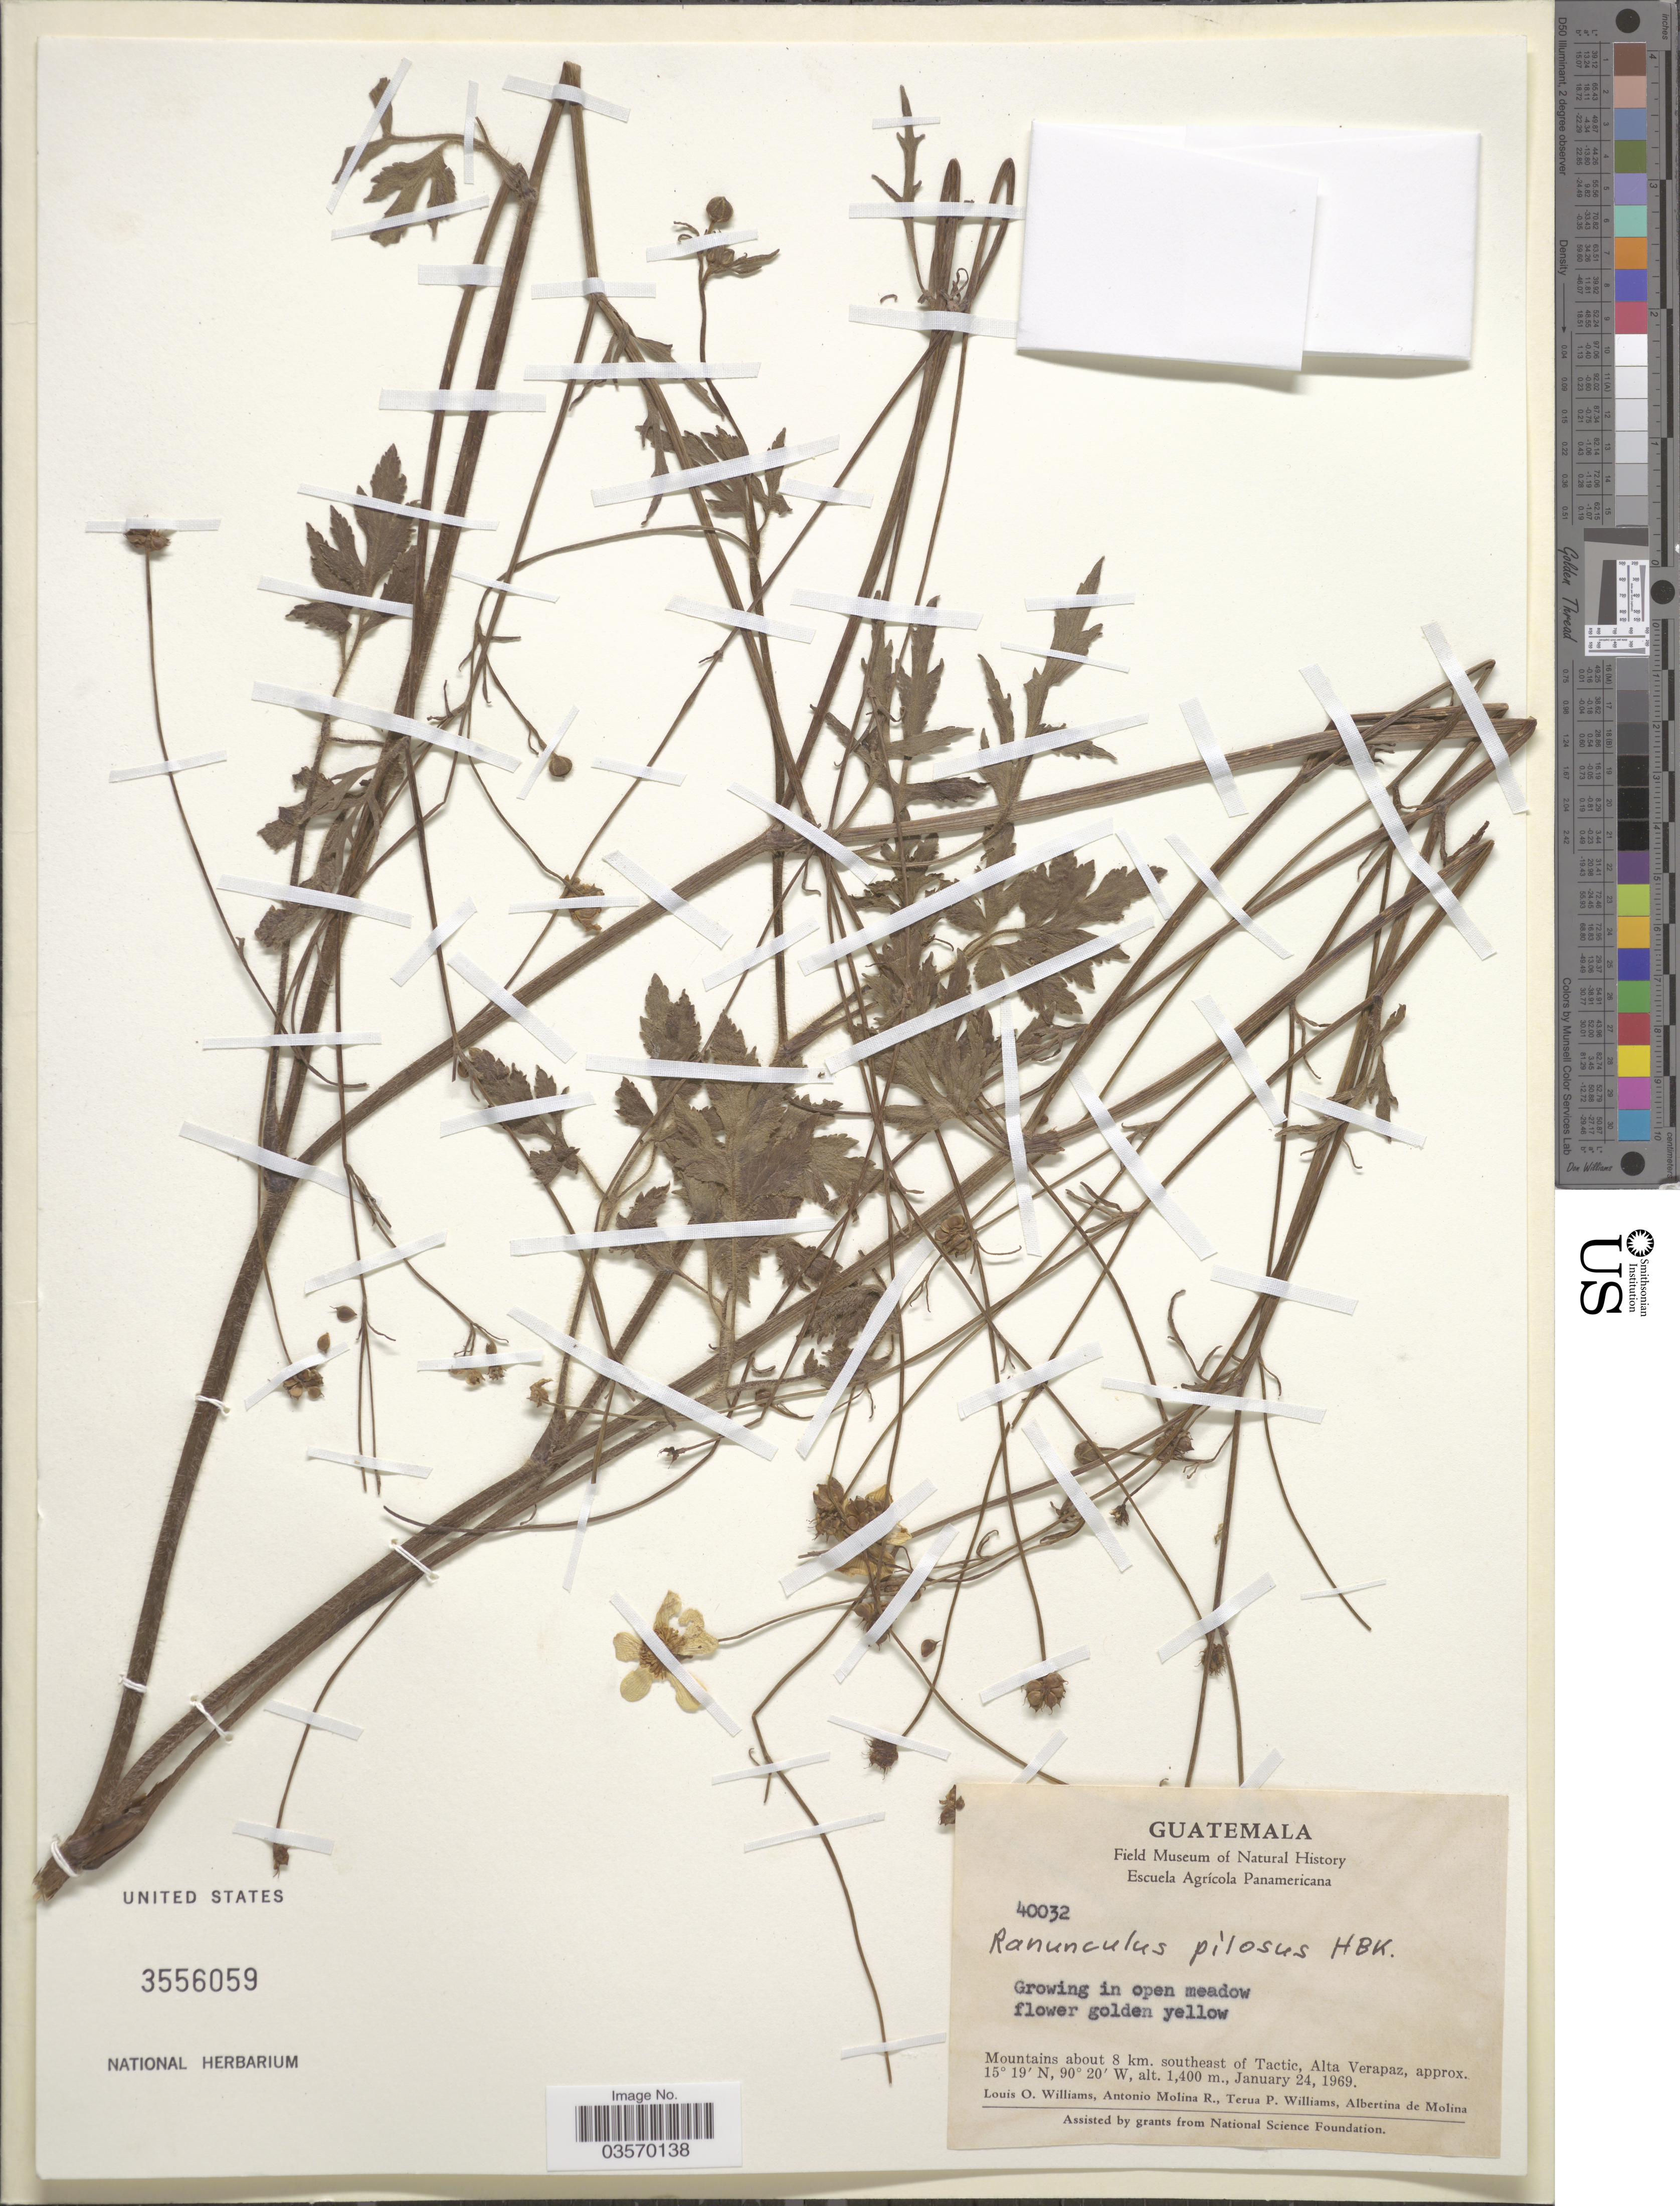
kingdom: Plantae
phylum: Tracheophyta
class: Magnoliopsida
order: Ranunculales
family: Ranunculaceae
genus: Ranunculus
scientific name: Ranunculus geranioides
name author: Humb. et al. ex DC.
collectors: L. O. Williams, A. Molina R., T. Williams & A. R. Molina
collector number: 40032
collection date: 1969-01-24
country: Guatemala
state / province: Alta Verapaz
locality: Mountains about 8 km. southeast of Tactic.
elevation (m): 1400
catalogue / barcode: US 3556059